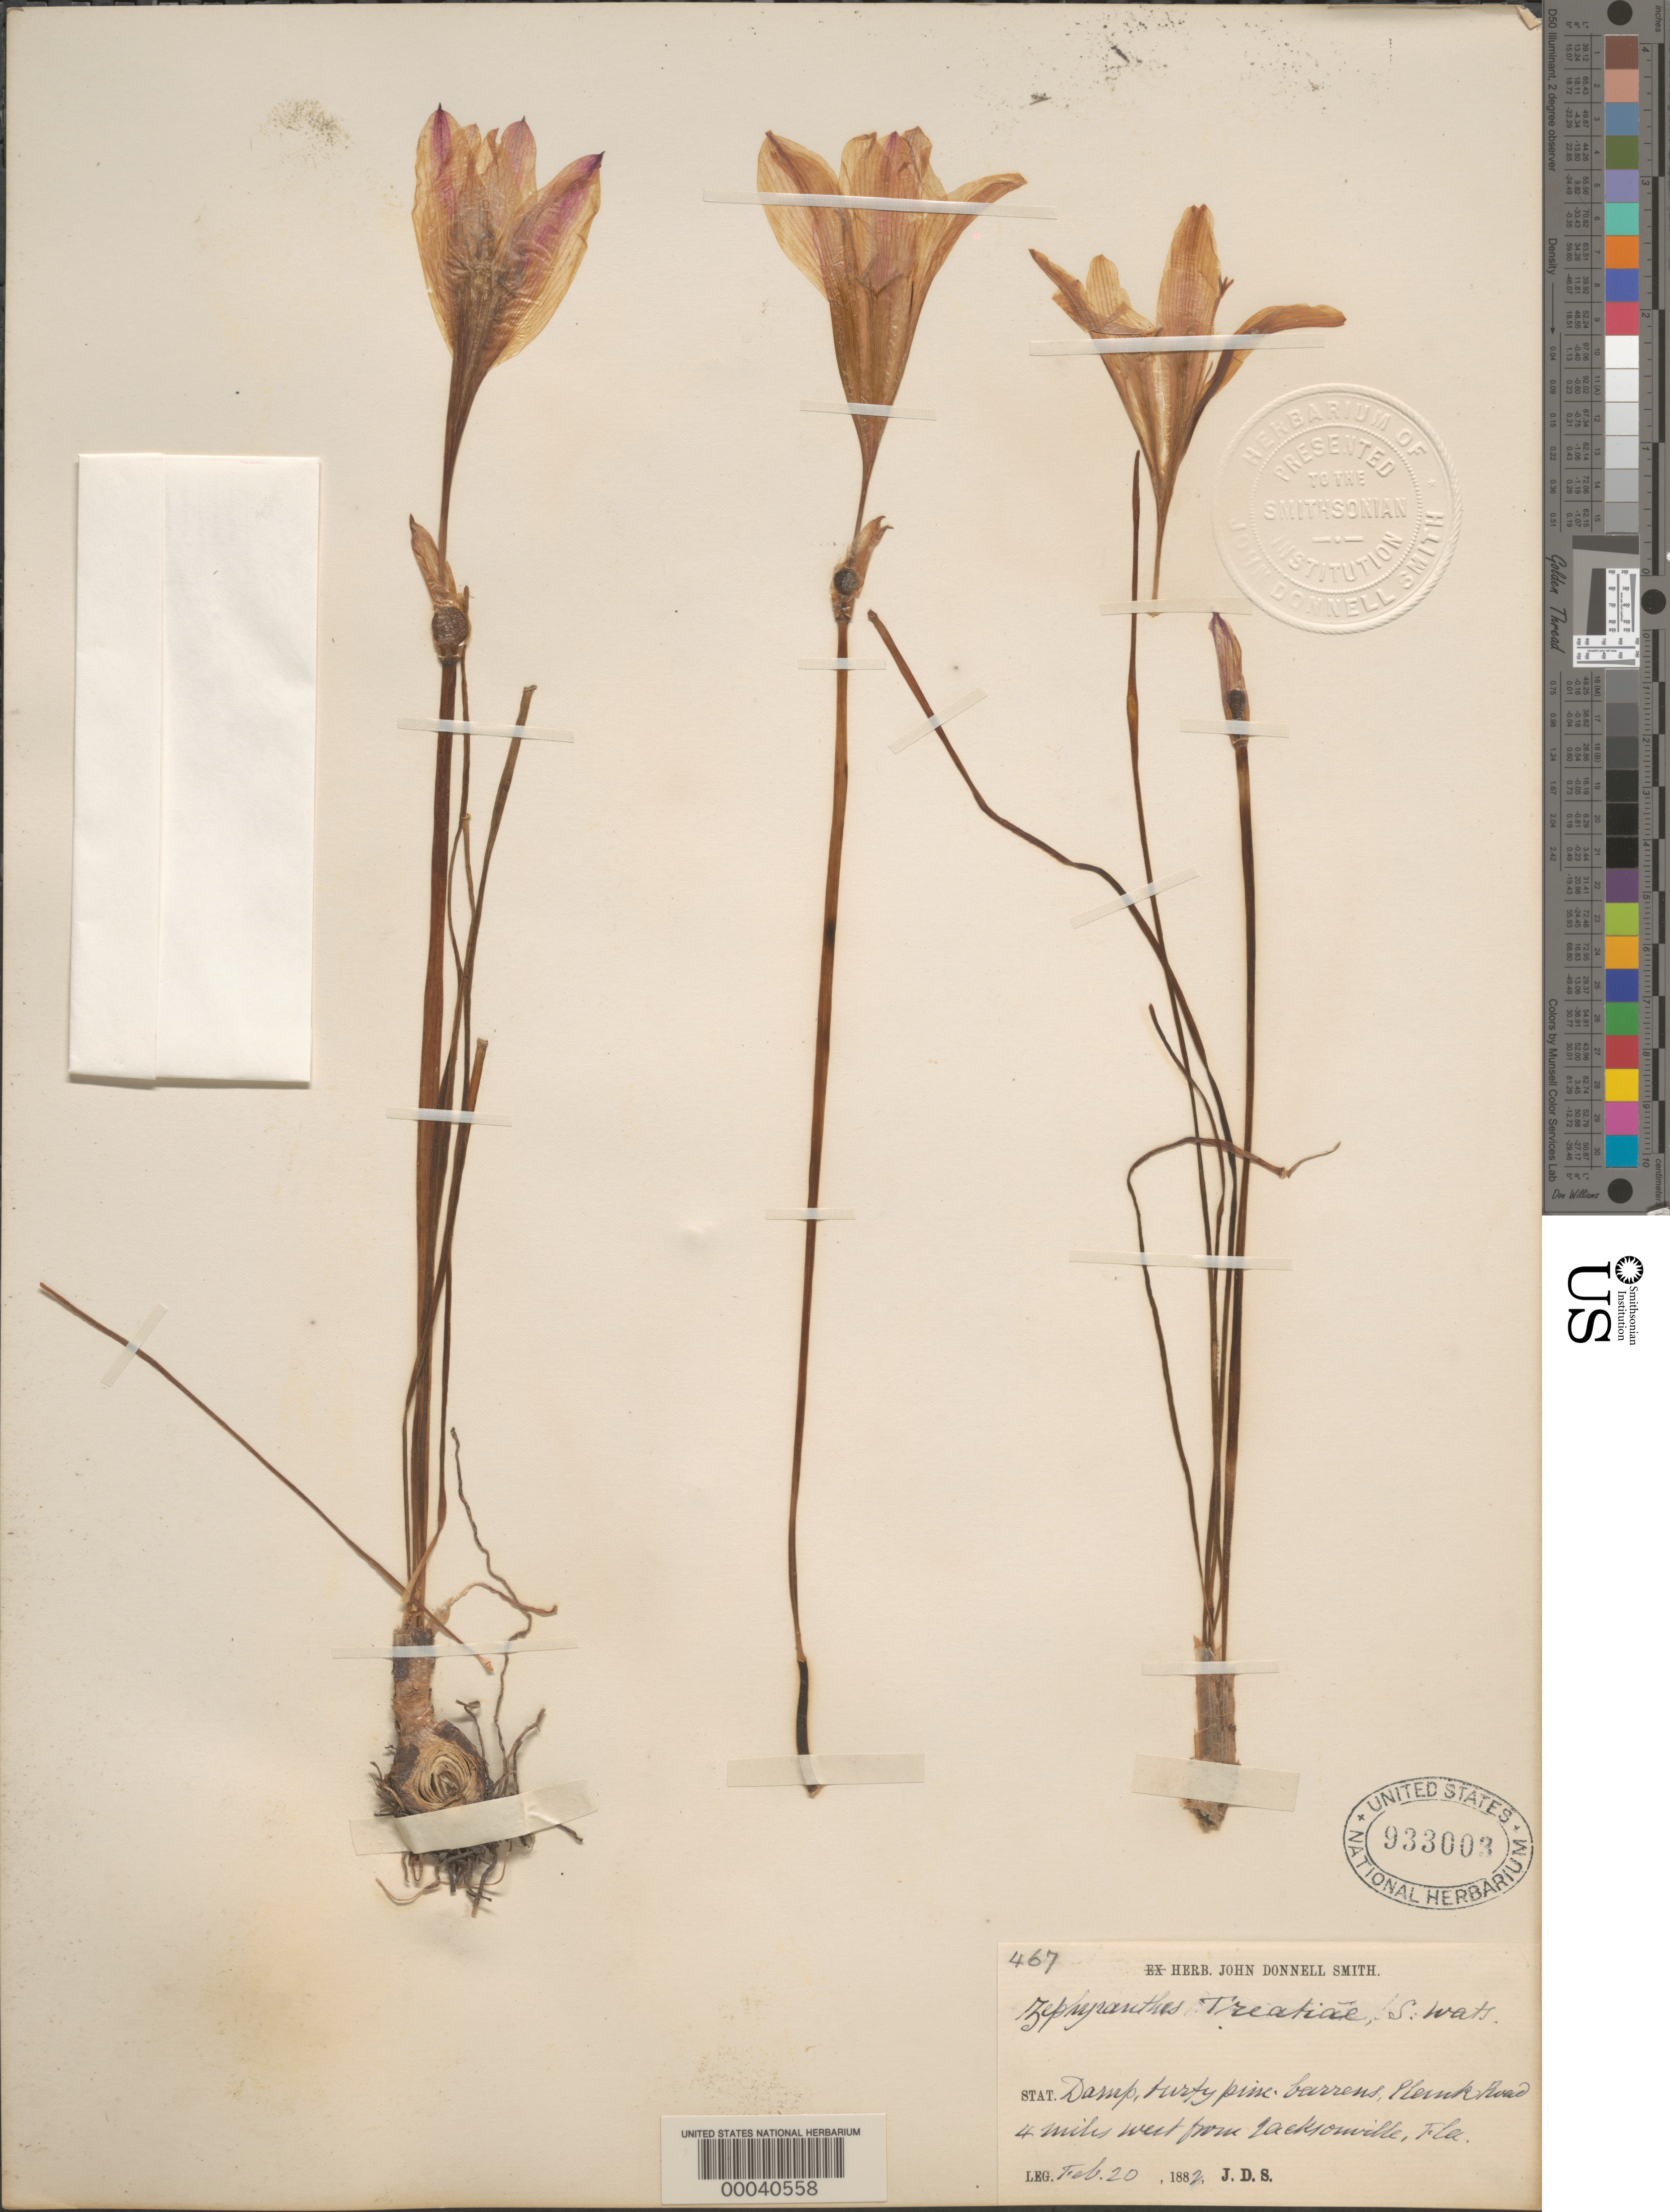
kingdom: Plantae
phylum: Tracheophyta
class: Liliopsida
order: Asparagales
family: Amaryllidaceae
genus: Zephyranthes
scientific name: Zephyranthes treatiae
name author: S. Watson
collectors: J. Donnell Smith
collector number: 467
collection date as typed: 20 Feb 1882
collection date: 1882-02-20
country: United States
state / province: Florida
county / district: Duval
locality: Plank road, 4 mi. w of jacksonville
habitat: Damp turfy pine barrens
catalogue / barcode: US 933003